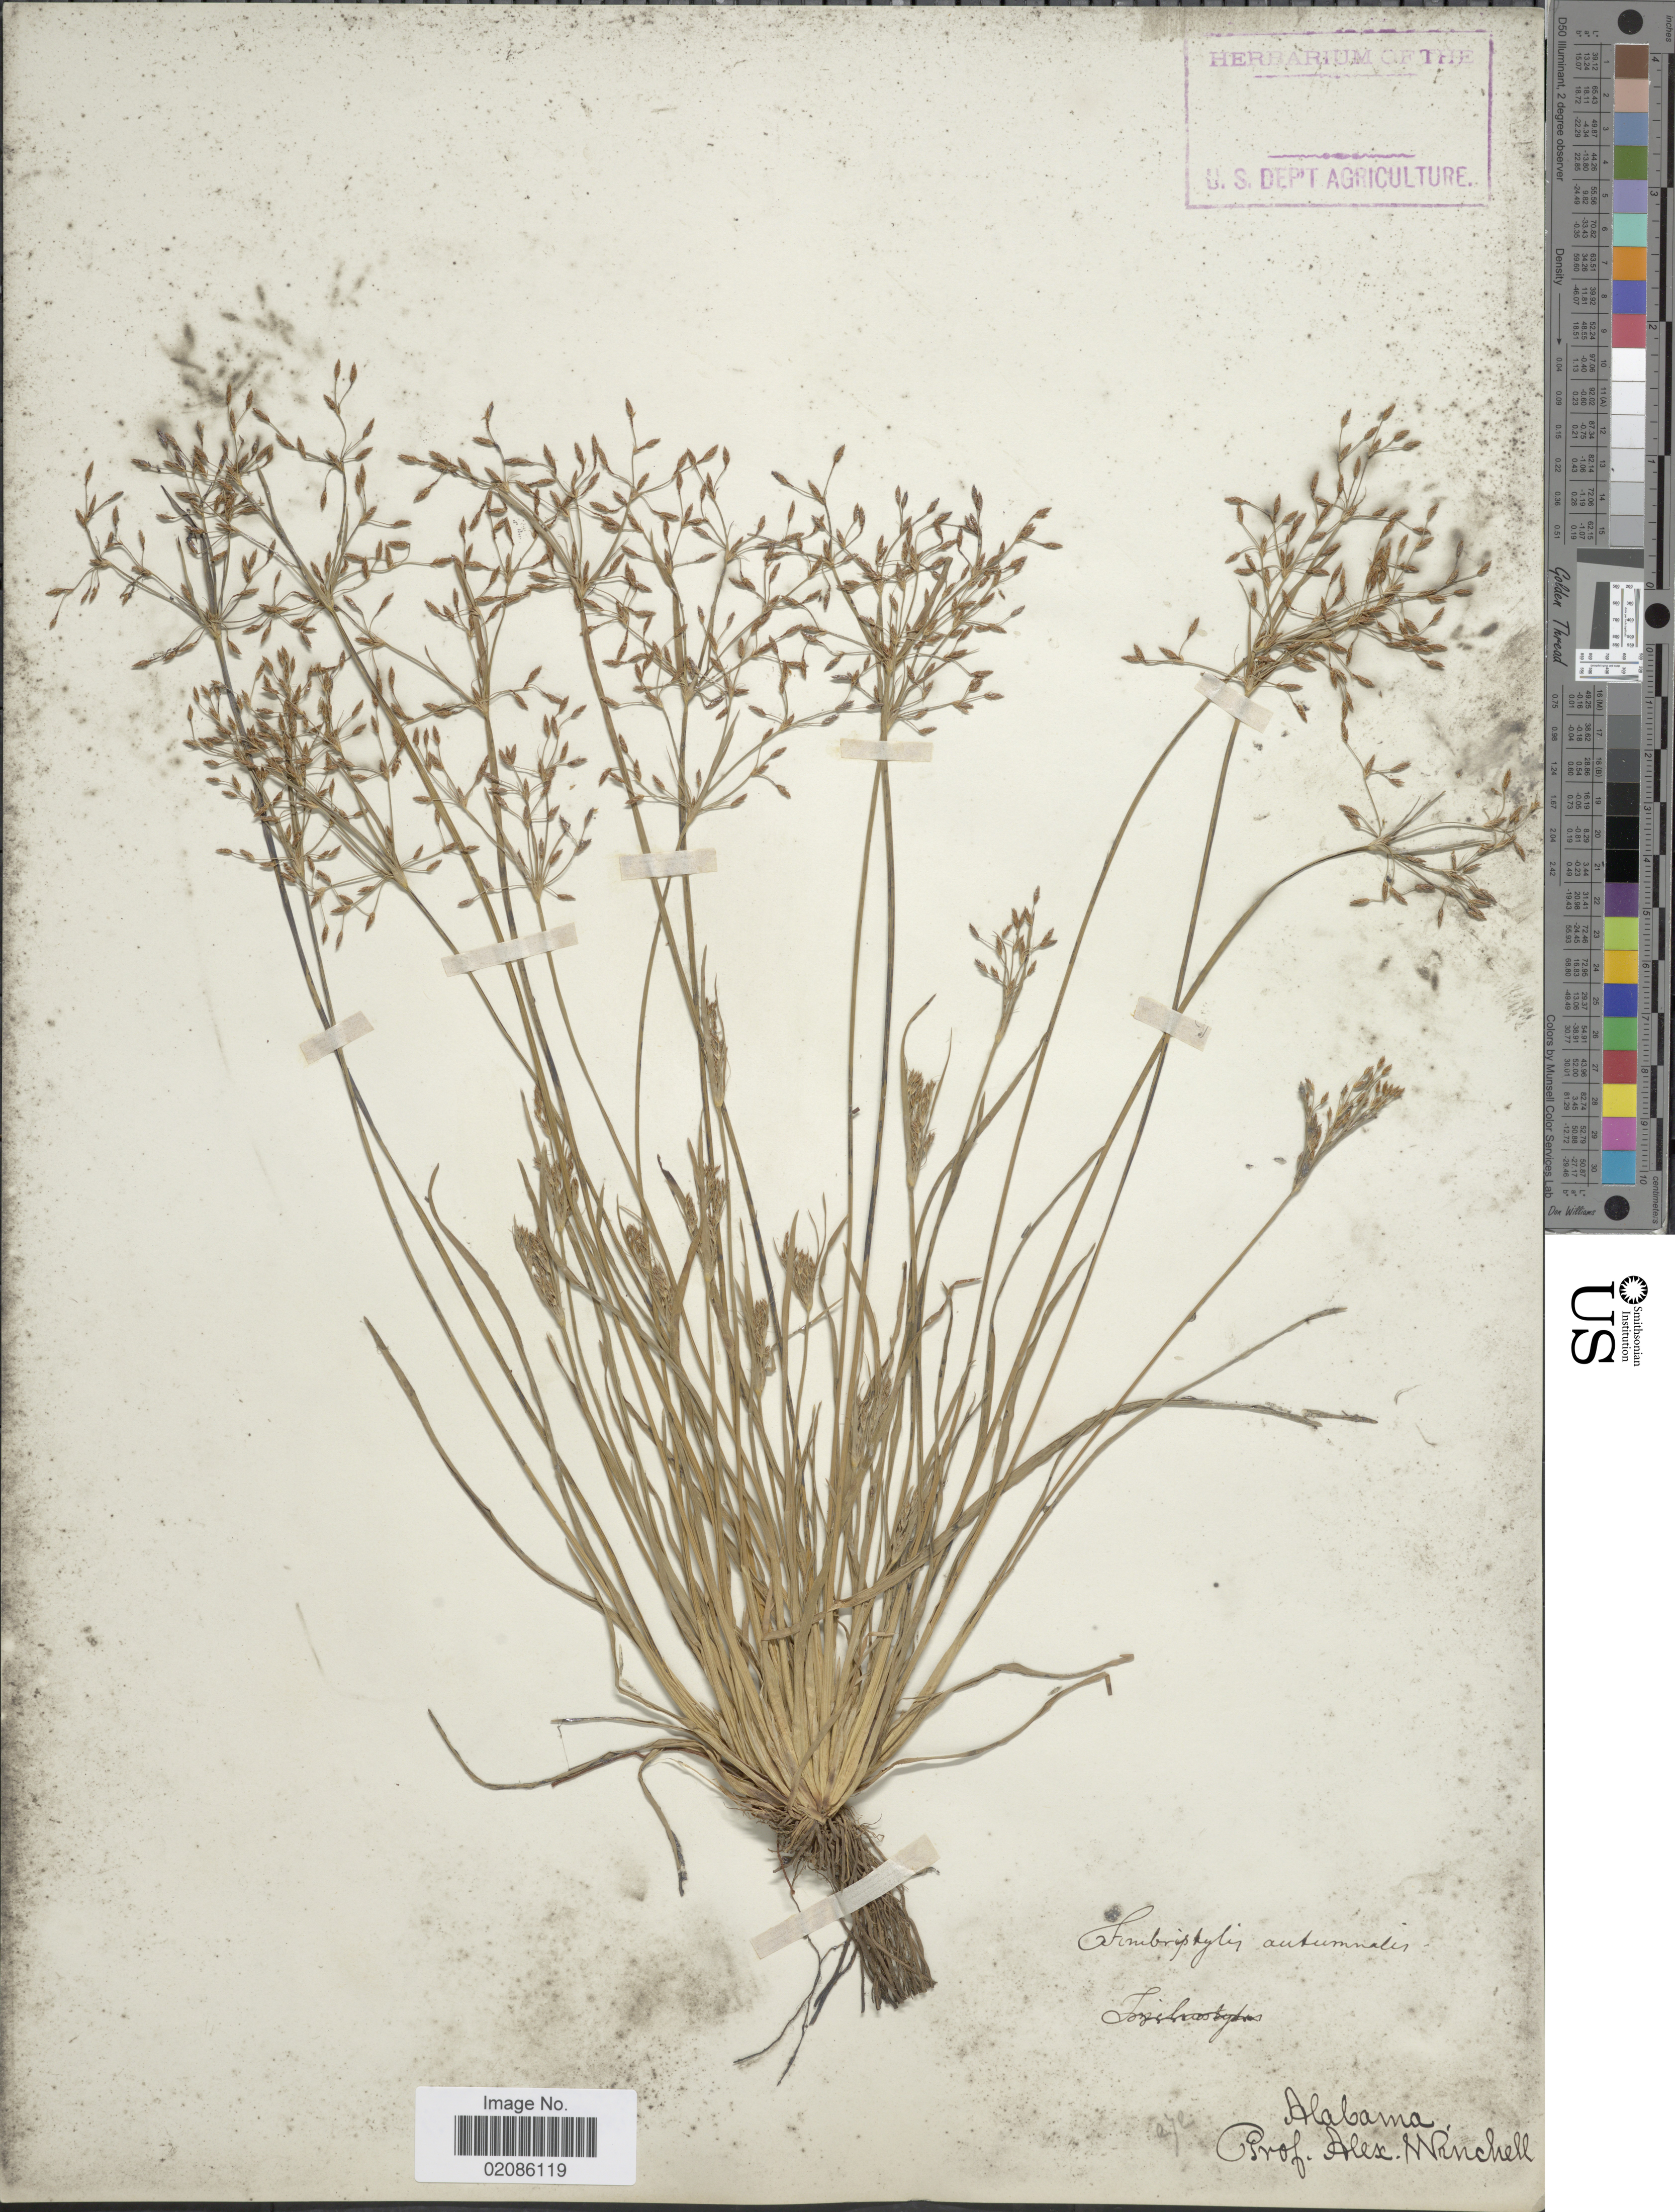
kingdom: Plantae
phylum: Tracheophyta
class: Liliopsida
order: Poales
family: Cyperaceae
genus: Fimbristylis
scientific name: Fimbristylis autumnalis (L.) Roem. & Schult.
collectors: A. Winchell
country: United States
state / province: Alabama